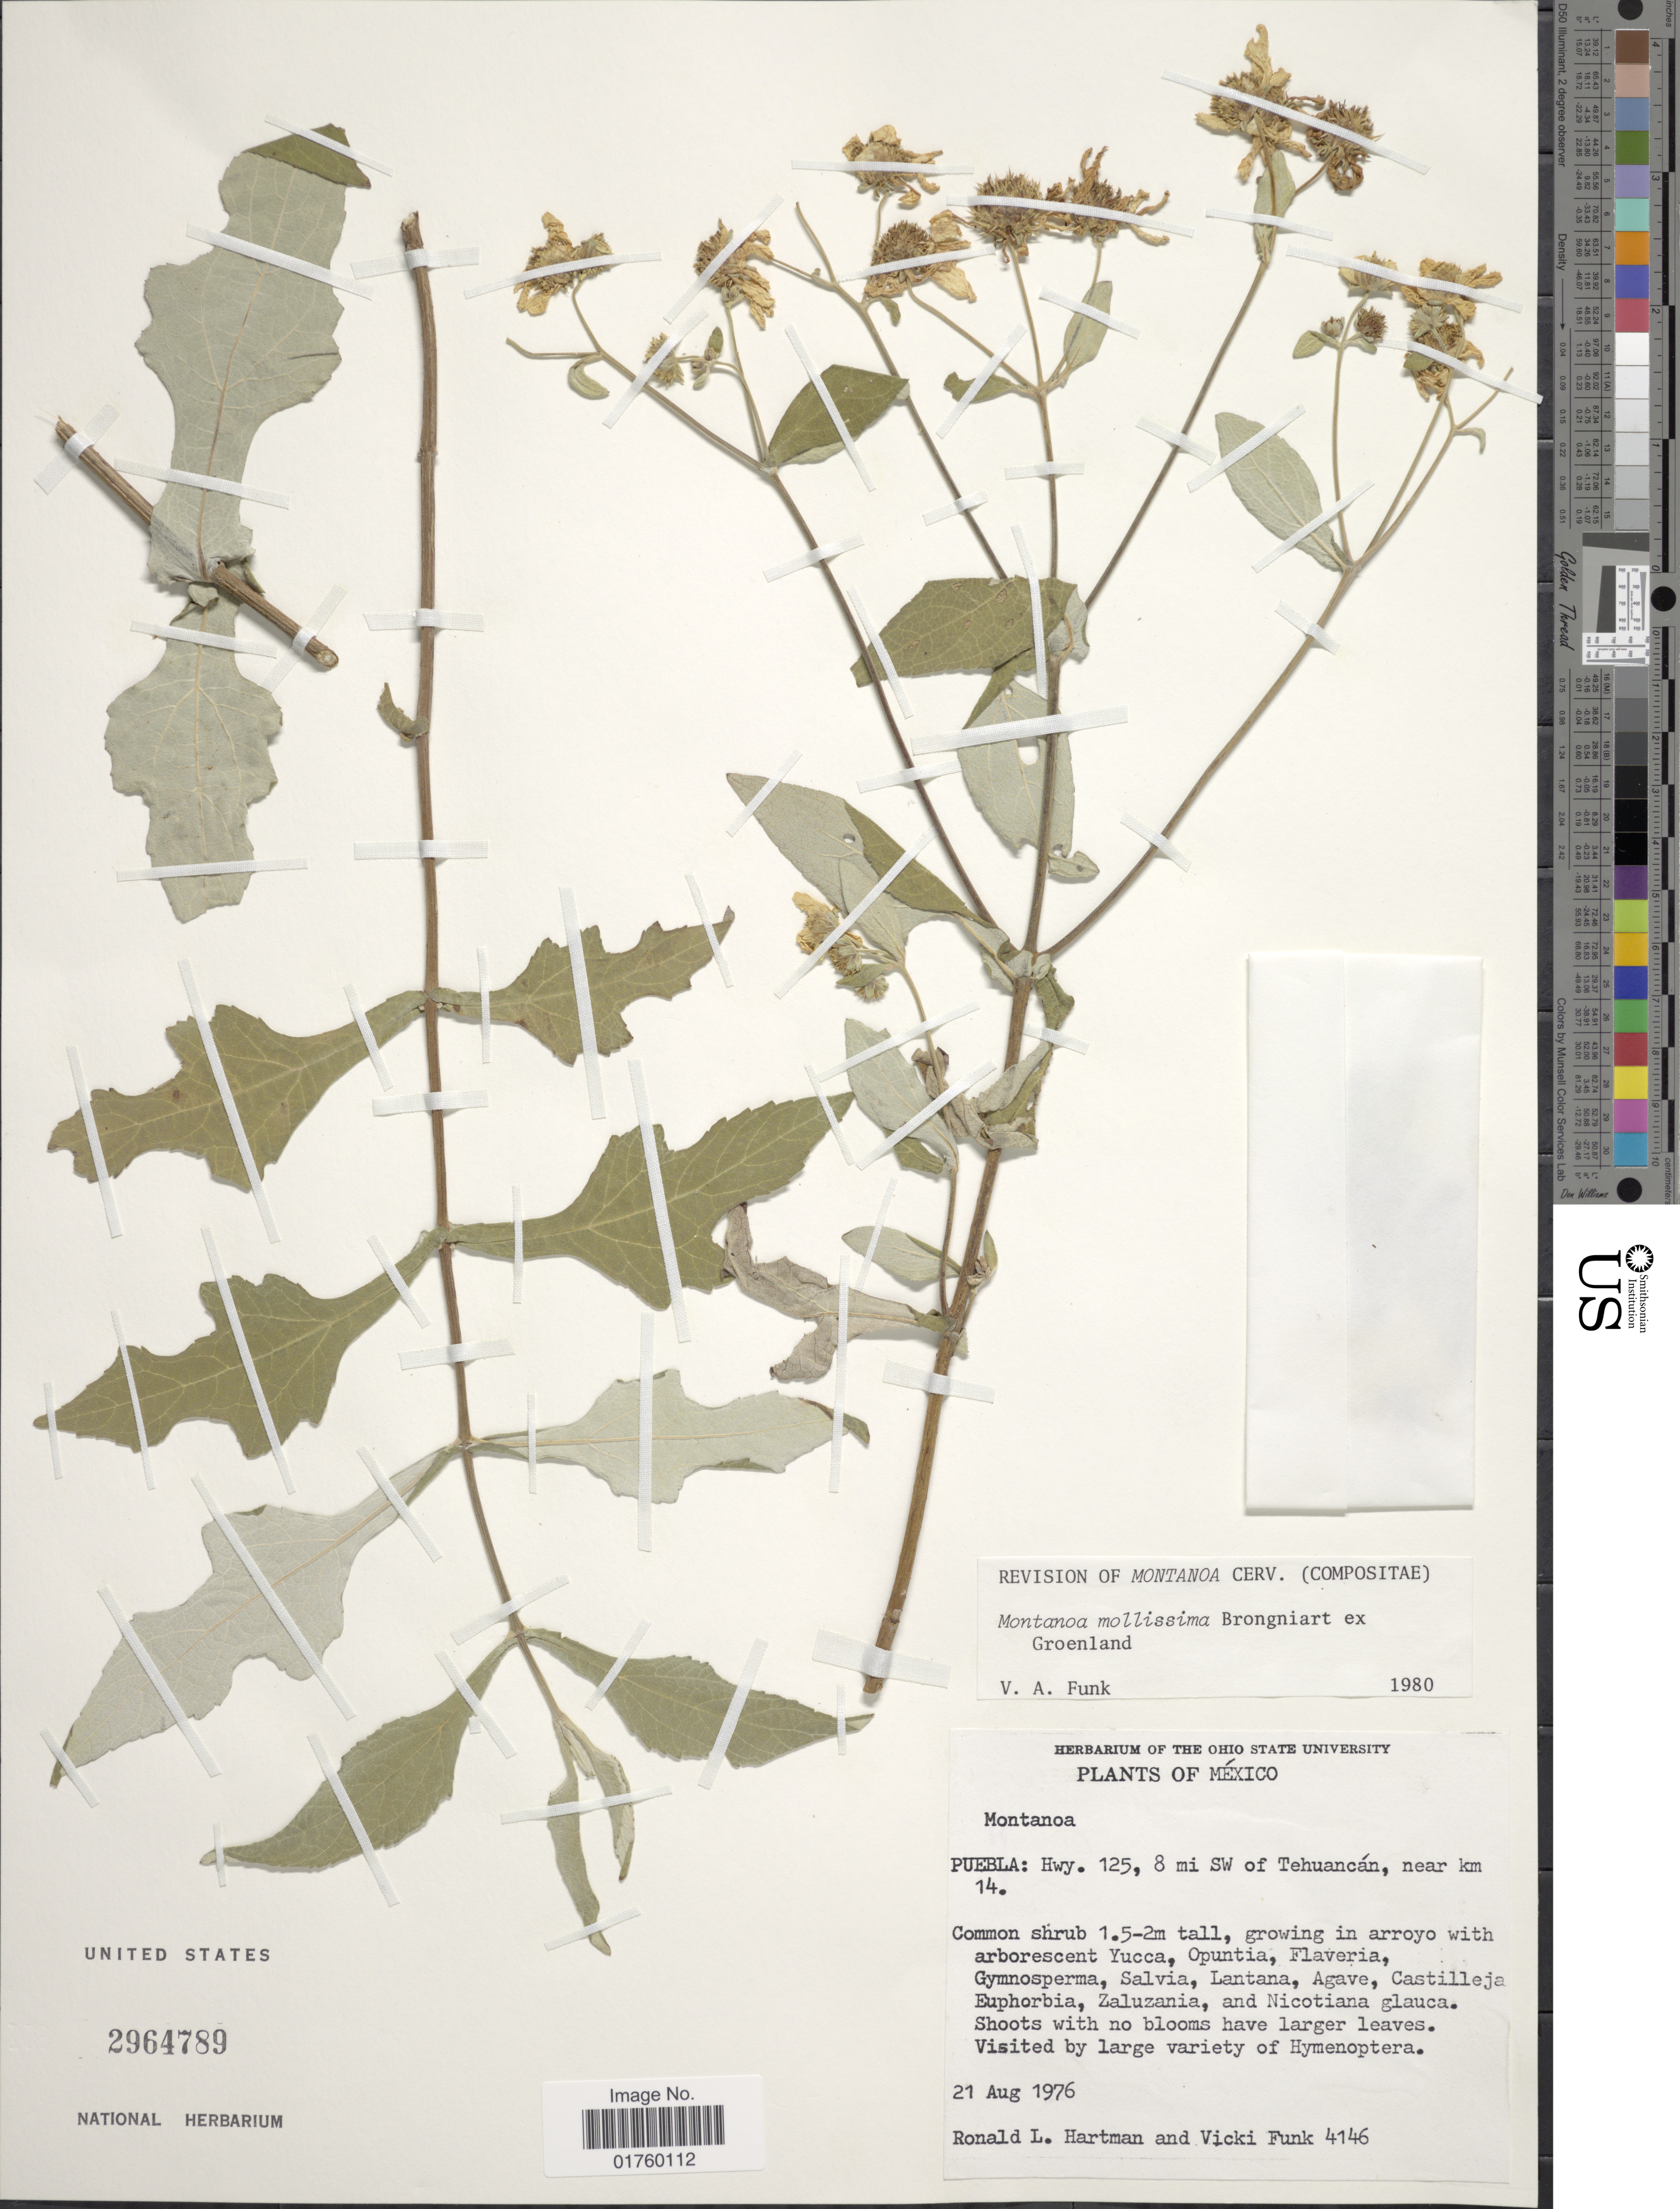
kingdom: Plantae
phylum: Tracheophyta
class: Magnoliopsida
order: Asterales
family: Asteraceae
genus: Montanoa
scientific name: Montanoa mollissima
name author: Brongn. ex Groenland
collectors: R. Hartman & V. Funk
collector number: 4146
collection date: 1976-08-21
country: Mexico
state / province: Puebla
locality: Hwy. 125, 8 mi SW of Tehuancan, near km 14.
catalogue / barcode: US 2964789